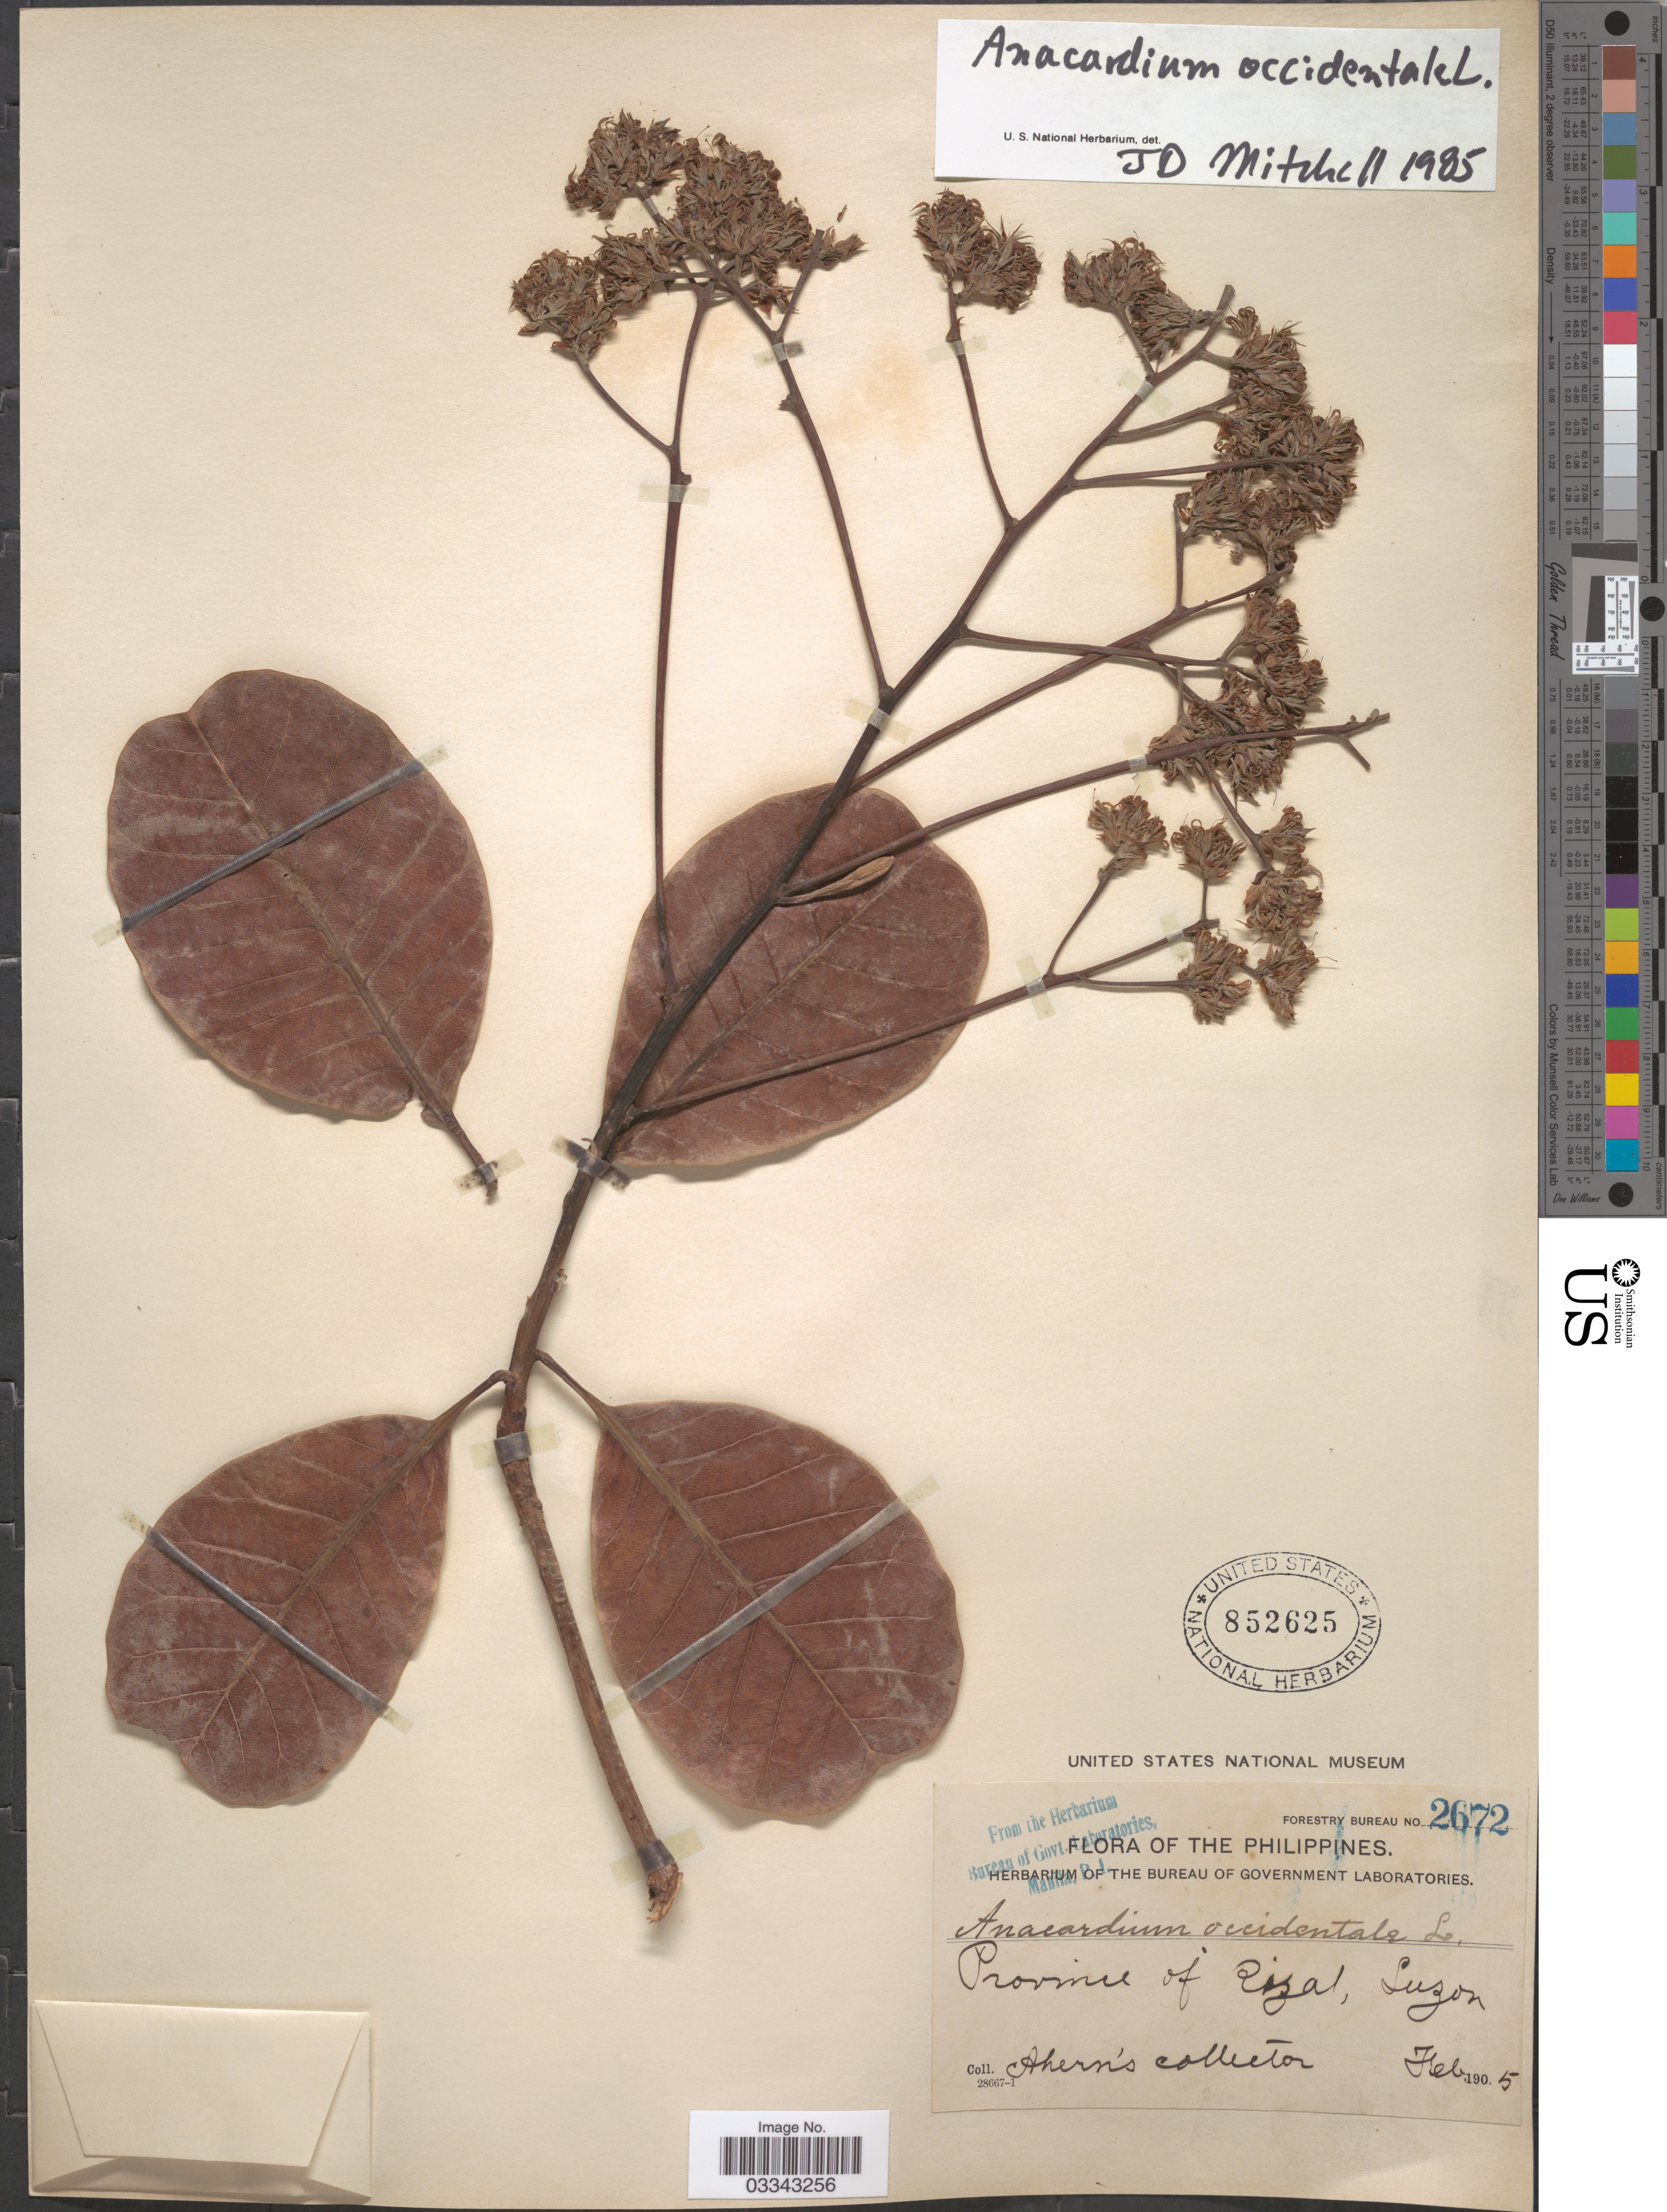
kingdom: Plantae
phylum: Tracheophyta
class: Magnoliopsida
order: Sapindales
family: Anacardiaceae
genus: Anacardium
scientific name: Anacardium occidentale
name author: L.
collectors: Ahern's collector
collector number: Forestry Bureau 2672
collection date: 1905-02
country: Philippines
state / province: Calabarzon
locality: Province of Rizal, Luzon.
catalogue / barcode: US 852625